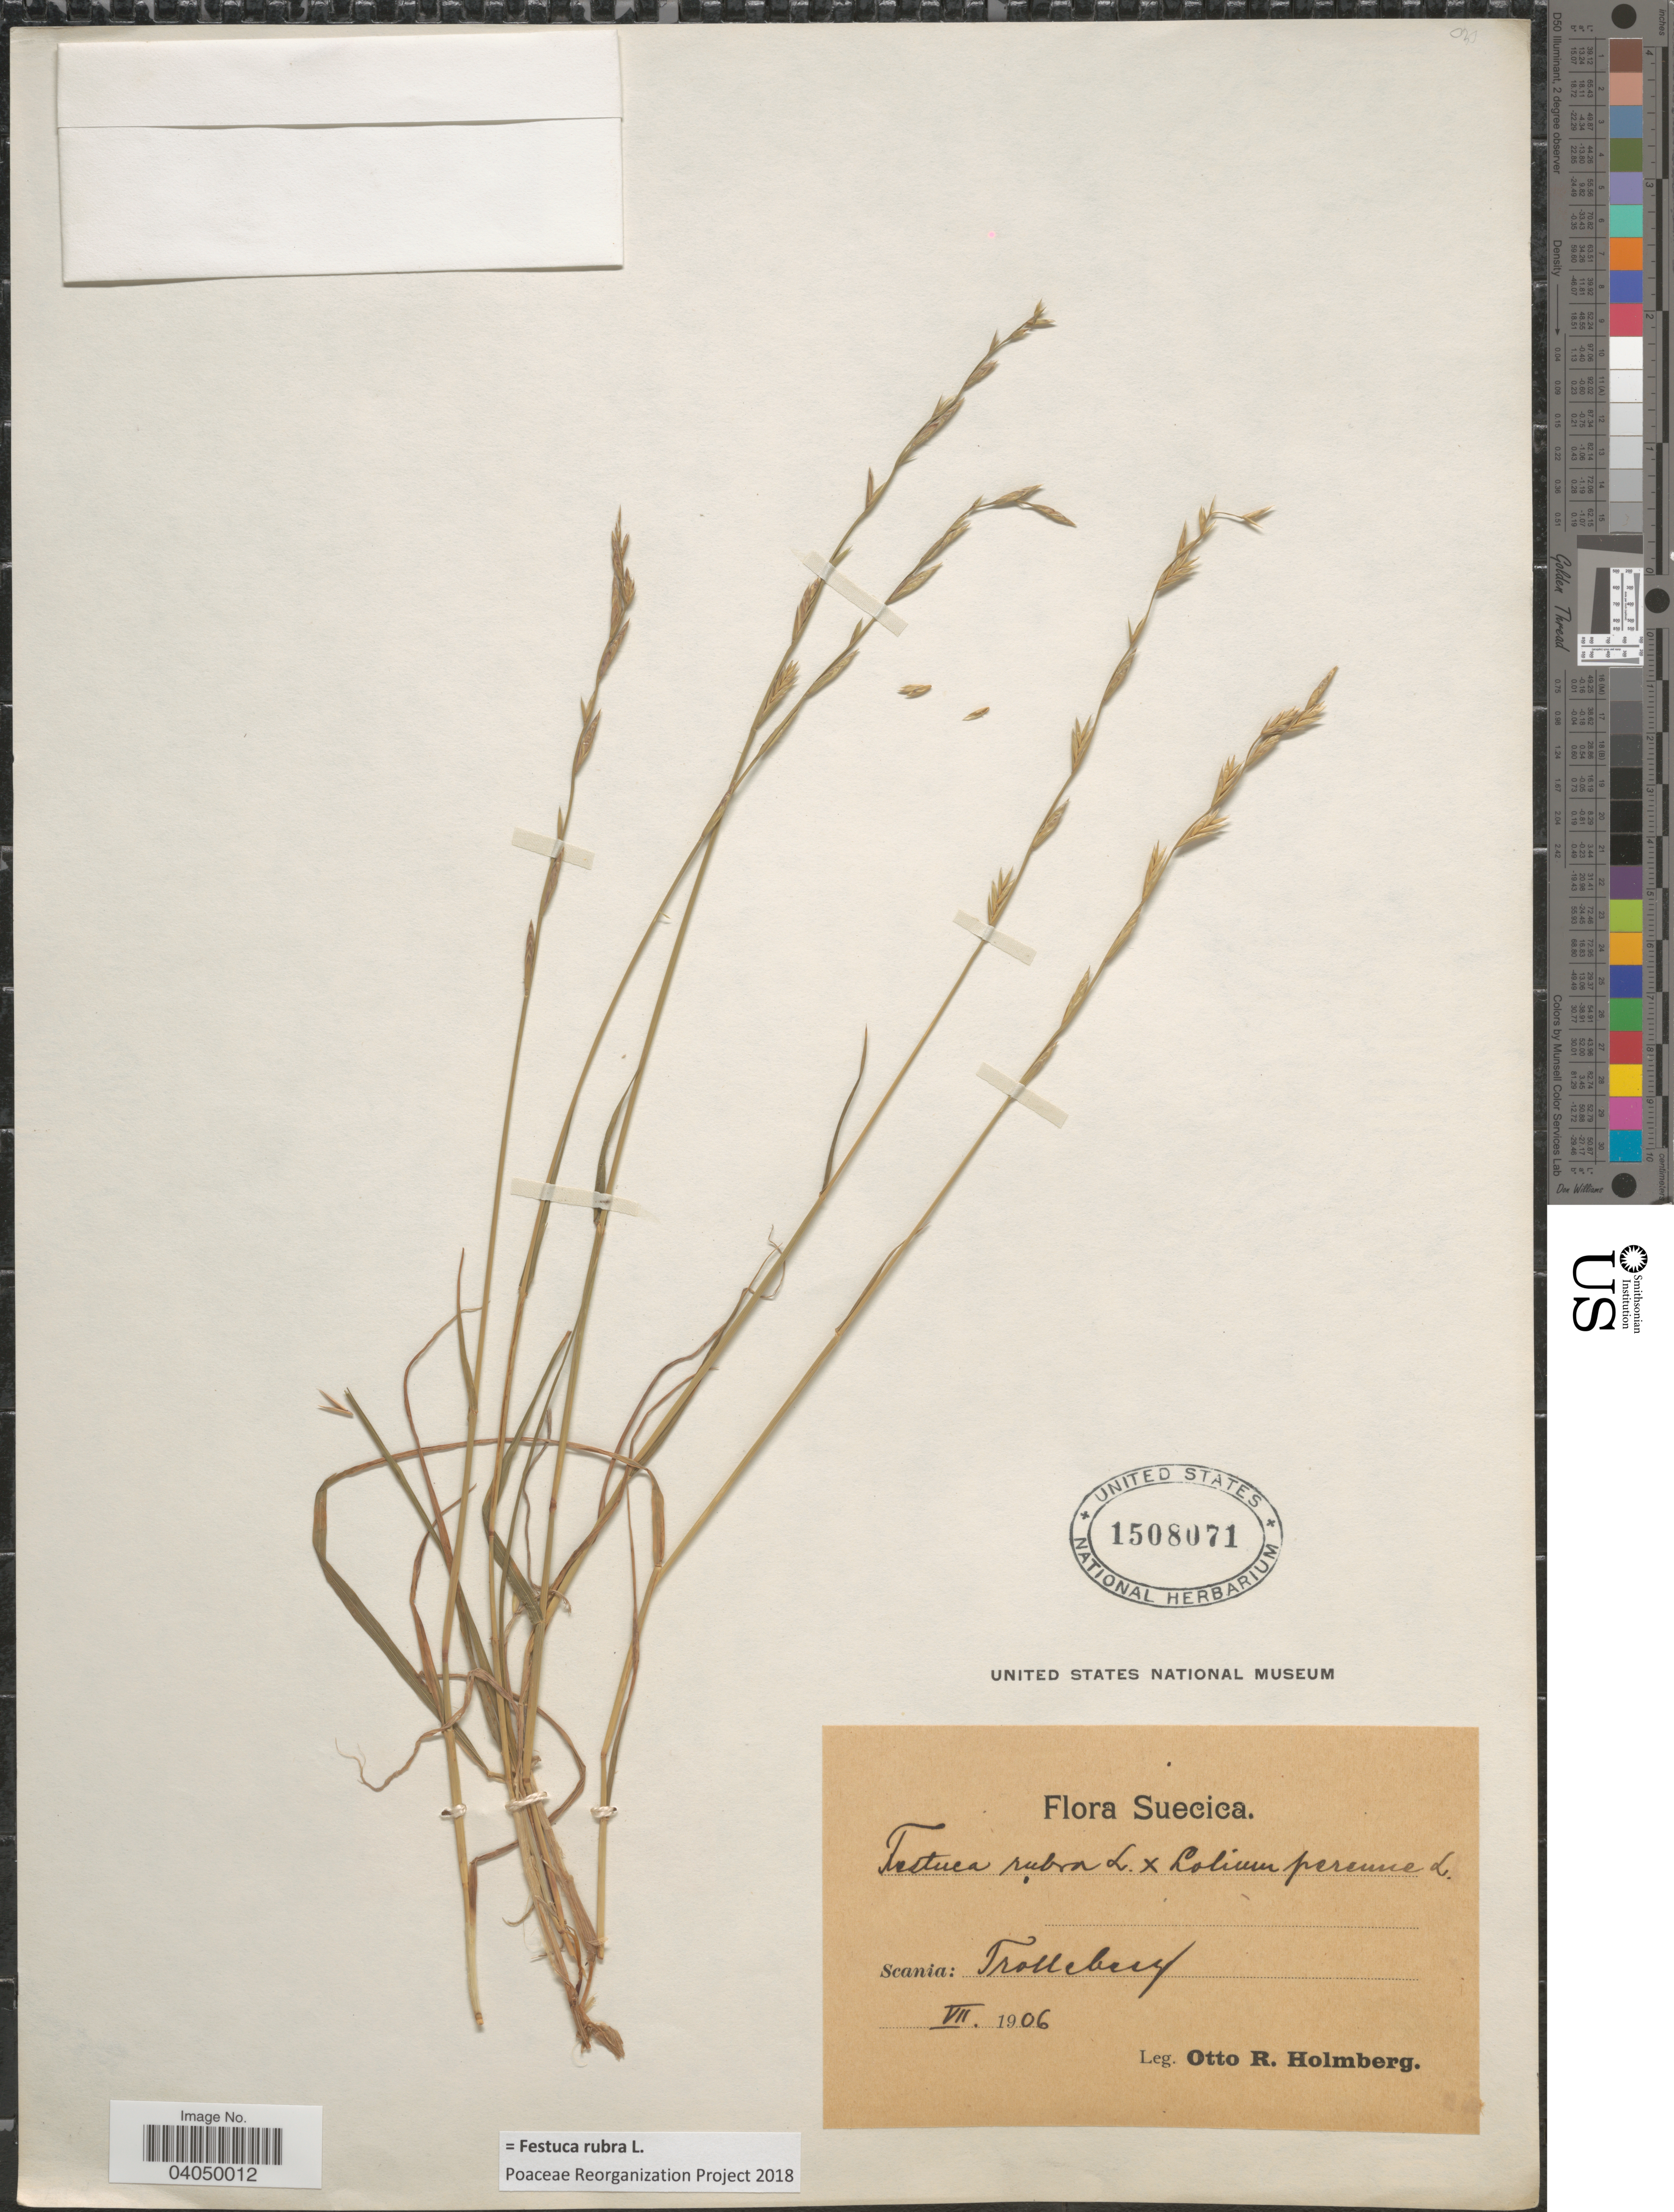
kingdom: Plantae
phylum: Tracheophyta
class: Liliopsida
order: Poales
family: Poaceae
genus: Festuca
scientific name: Festuca rubra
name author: L.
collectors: O. Holmberg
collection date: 1906-07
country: Sweden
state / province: Skåne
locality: Suecica. Scania: Trolleberg.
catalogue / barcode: US 1508071